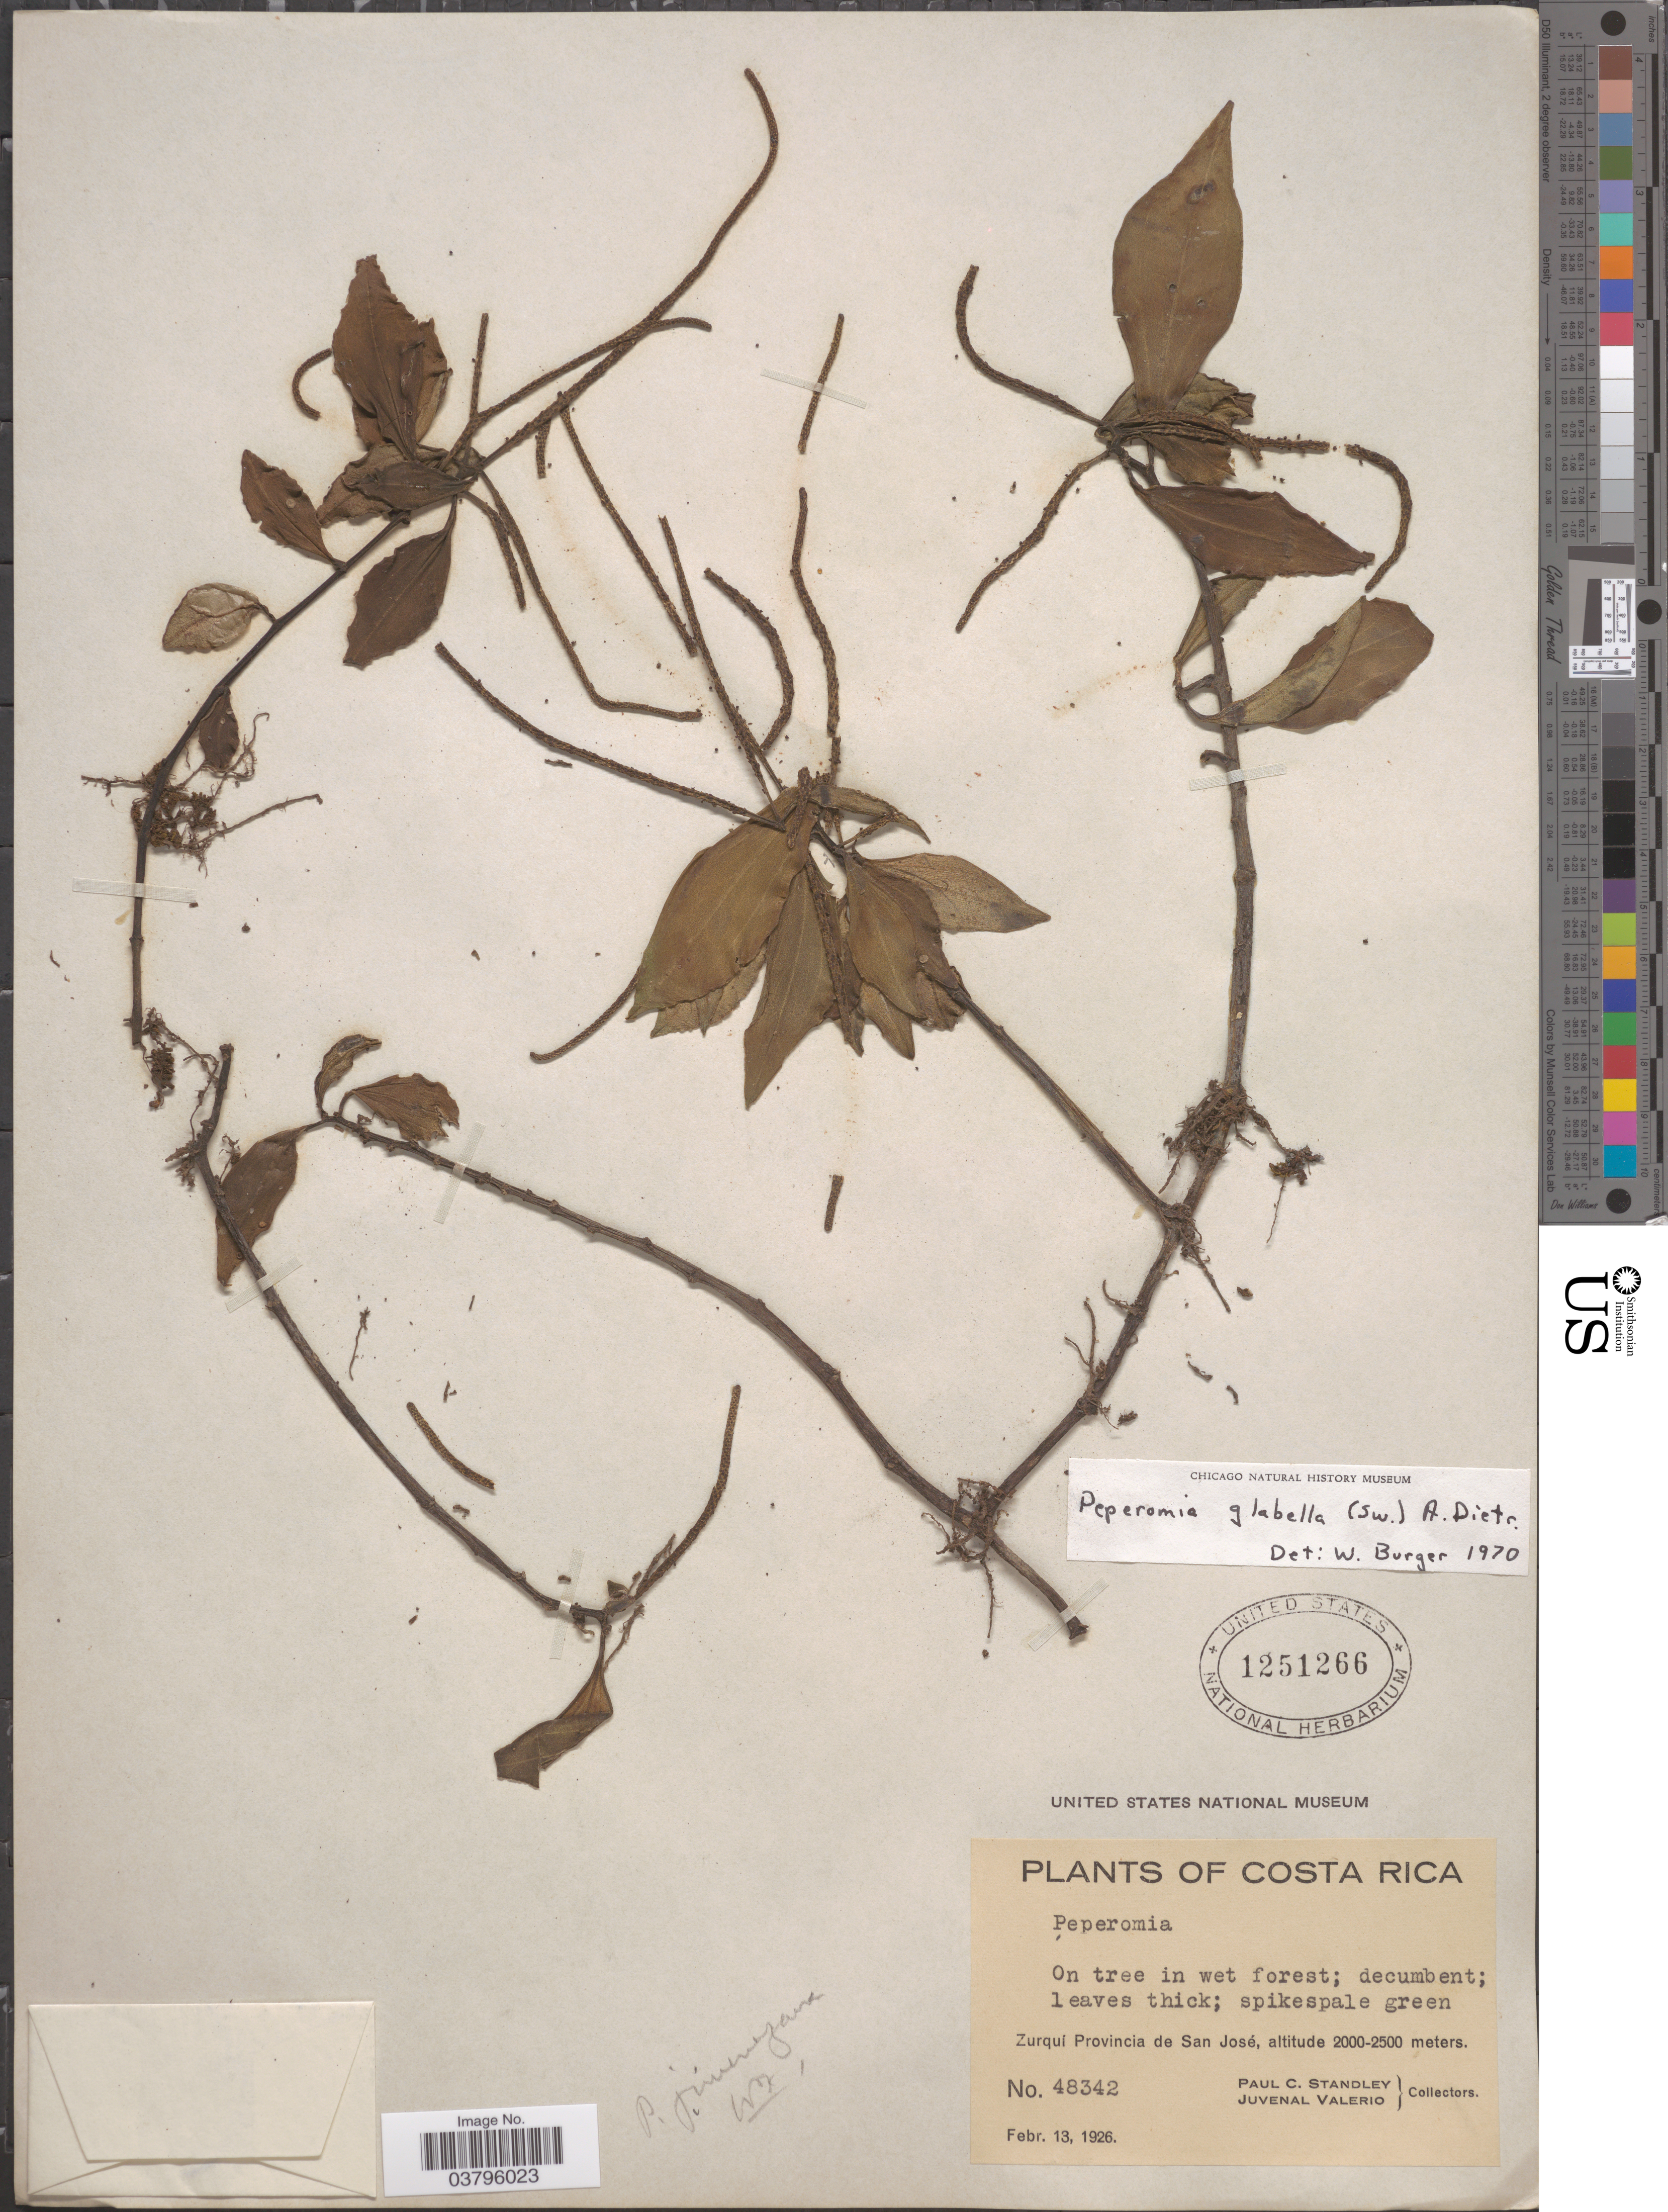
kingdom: Plantae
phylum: Tracheophyta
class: Magnoliopsida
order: Piperales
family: Piperaceae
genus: Peperomia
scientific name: Peperomia san-felipensis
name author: C. DC.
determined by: Jiménez, José Estaban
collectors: P. C. Standley & J. Valerio R.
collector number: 48342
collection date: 1926-02-13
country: Costa Rica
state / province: San José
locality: Zurquí.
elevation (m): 2000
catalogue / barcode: US 1251266